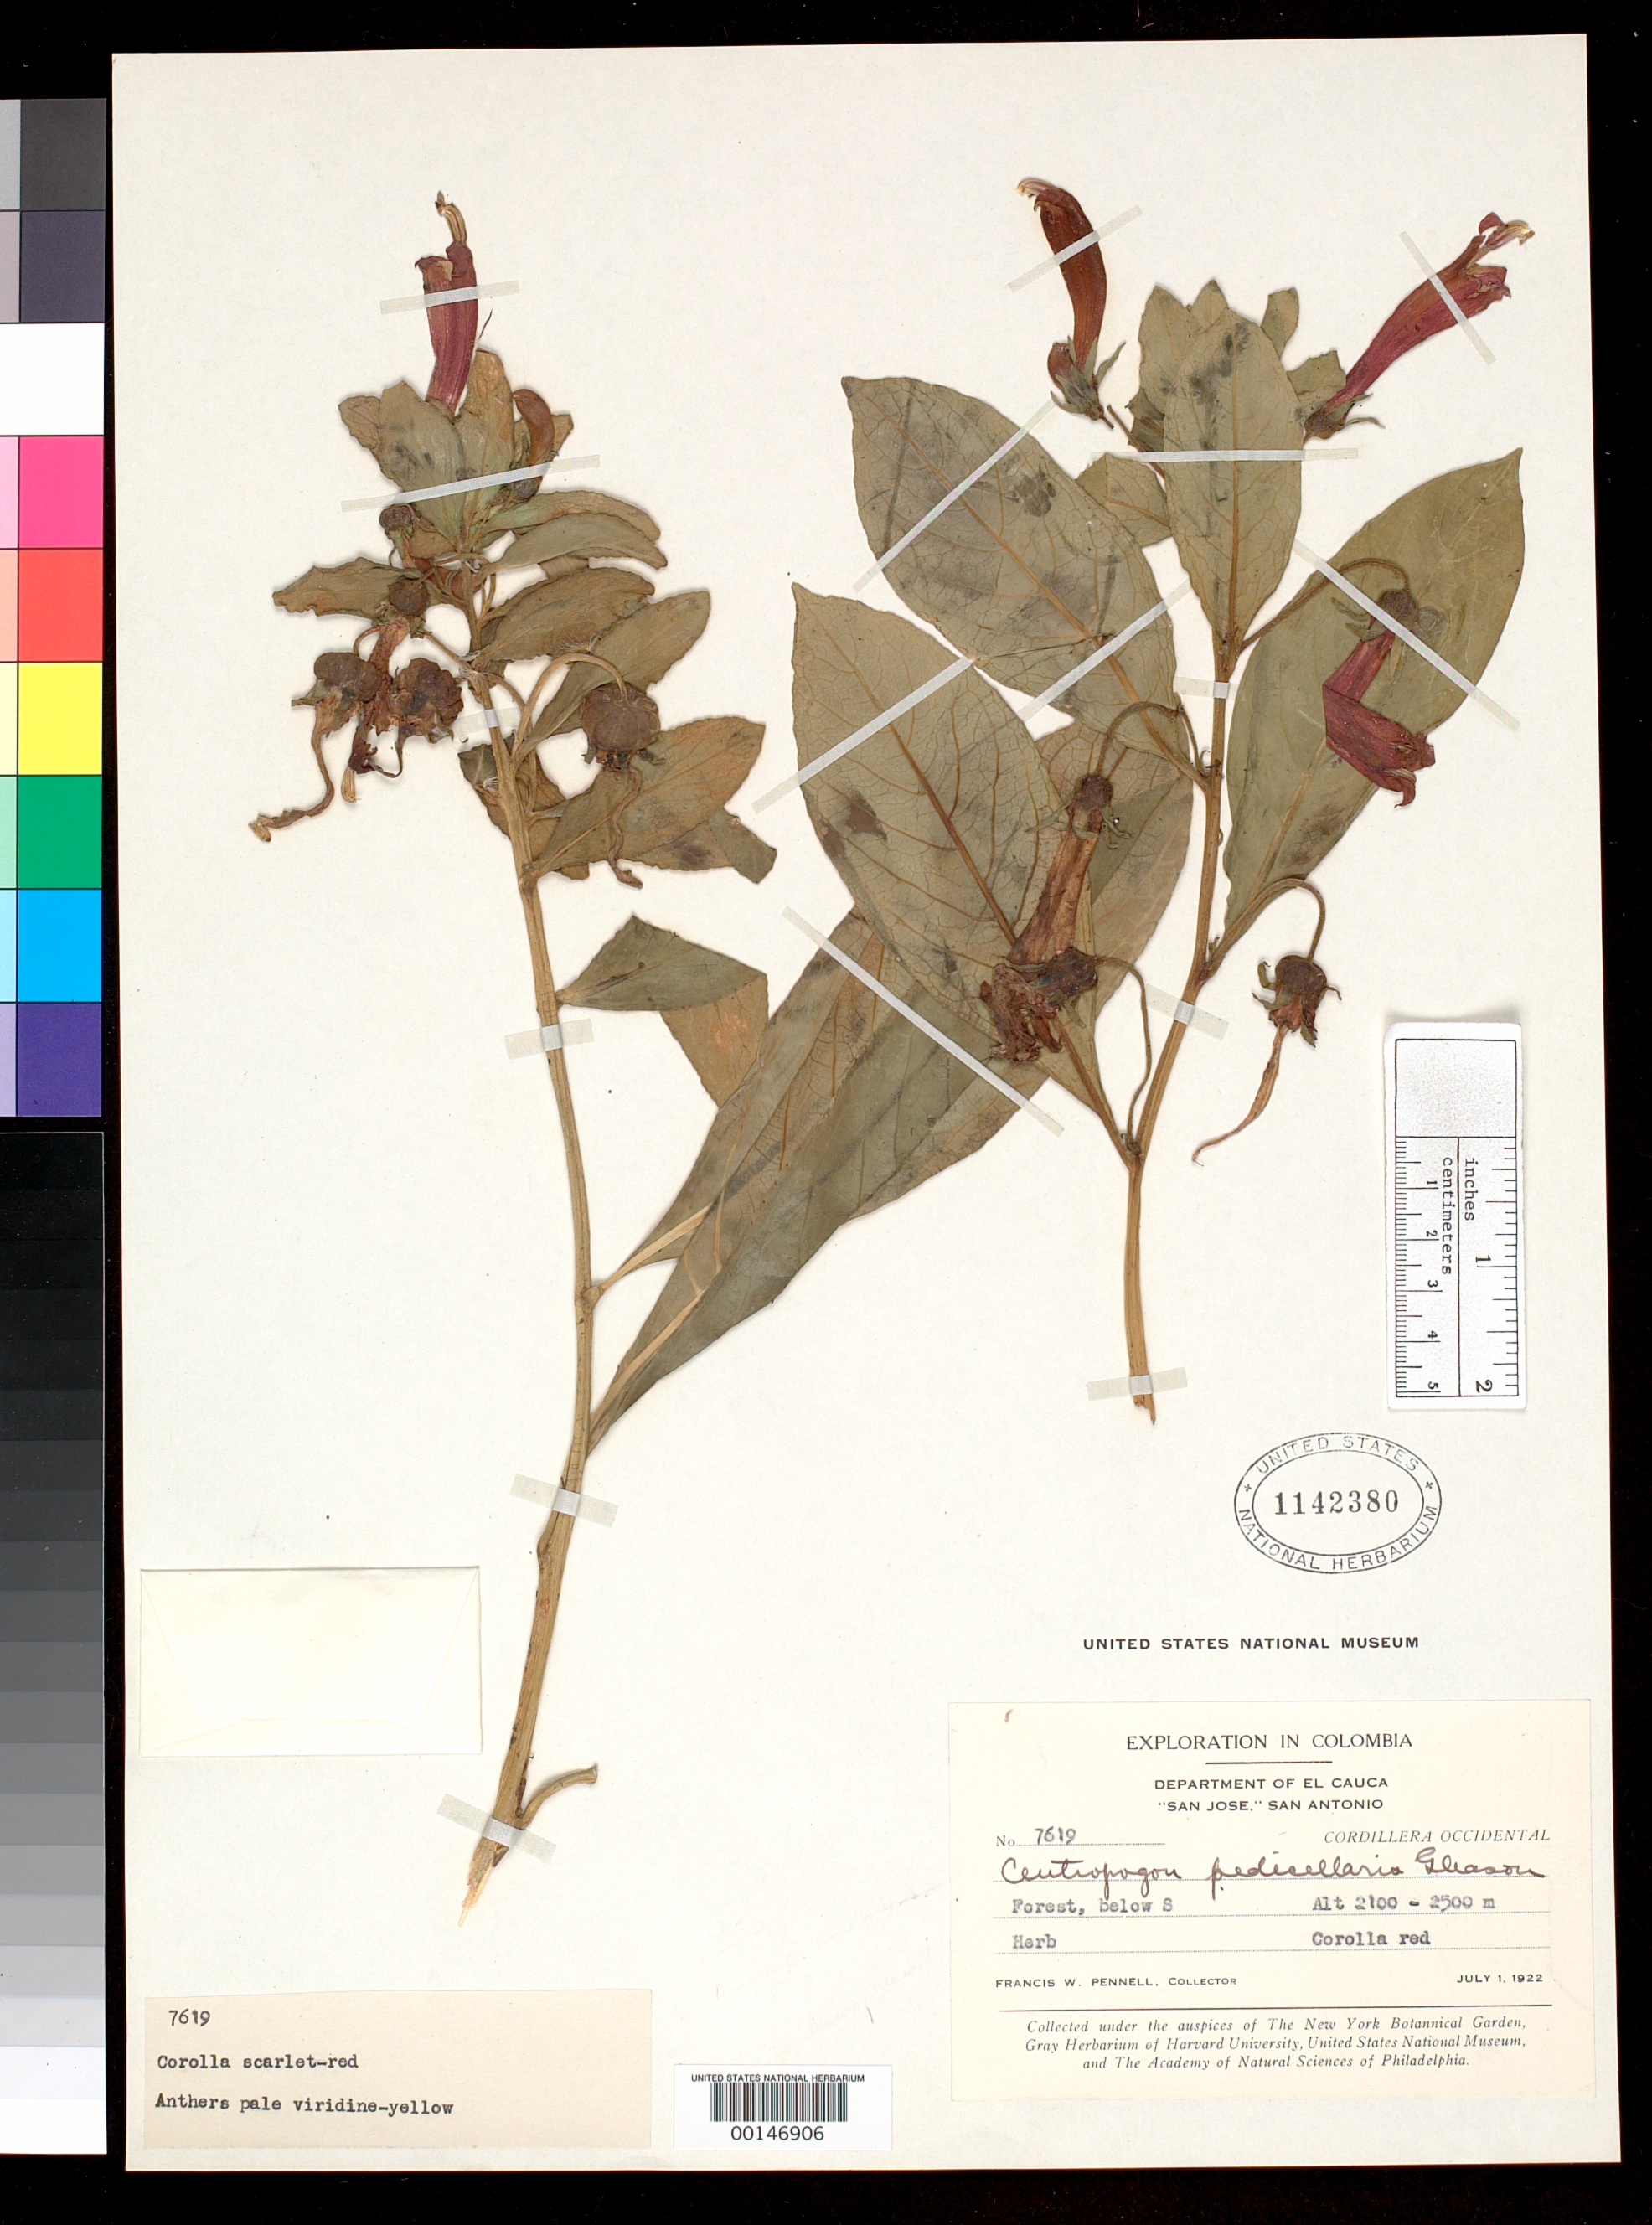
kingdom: Plantae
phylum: Tracheophyta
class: Magnoliopsida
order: Asterales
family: Campanulaceae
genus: Centropogon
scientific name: Centropogon pedicellaris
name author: Gleason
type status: Type Collection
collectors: F. W. Pennell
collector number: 7619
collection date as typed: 01 Jul 1922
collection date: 1922-07-01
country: Colombia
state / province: Cauca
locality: San Antonia.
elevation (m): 2100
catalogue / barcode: US 1142380